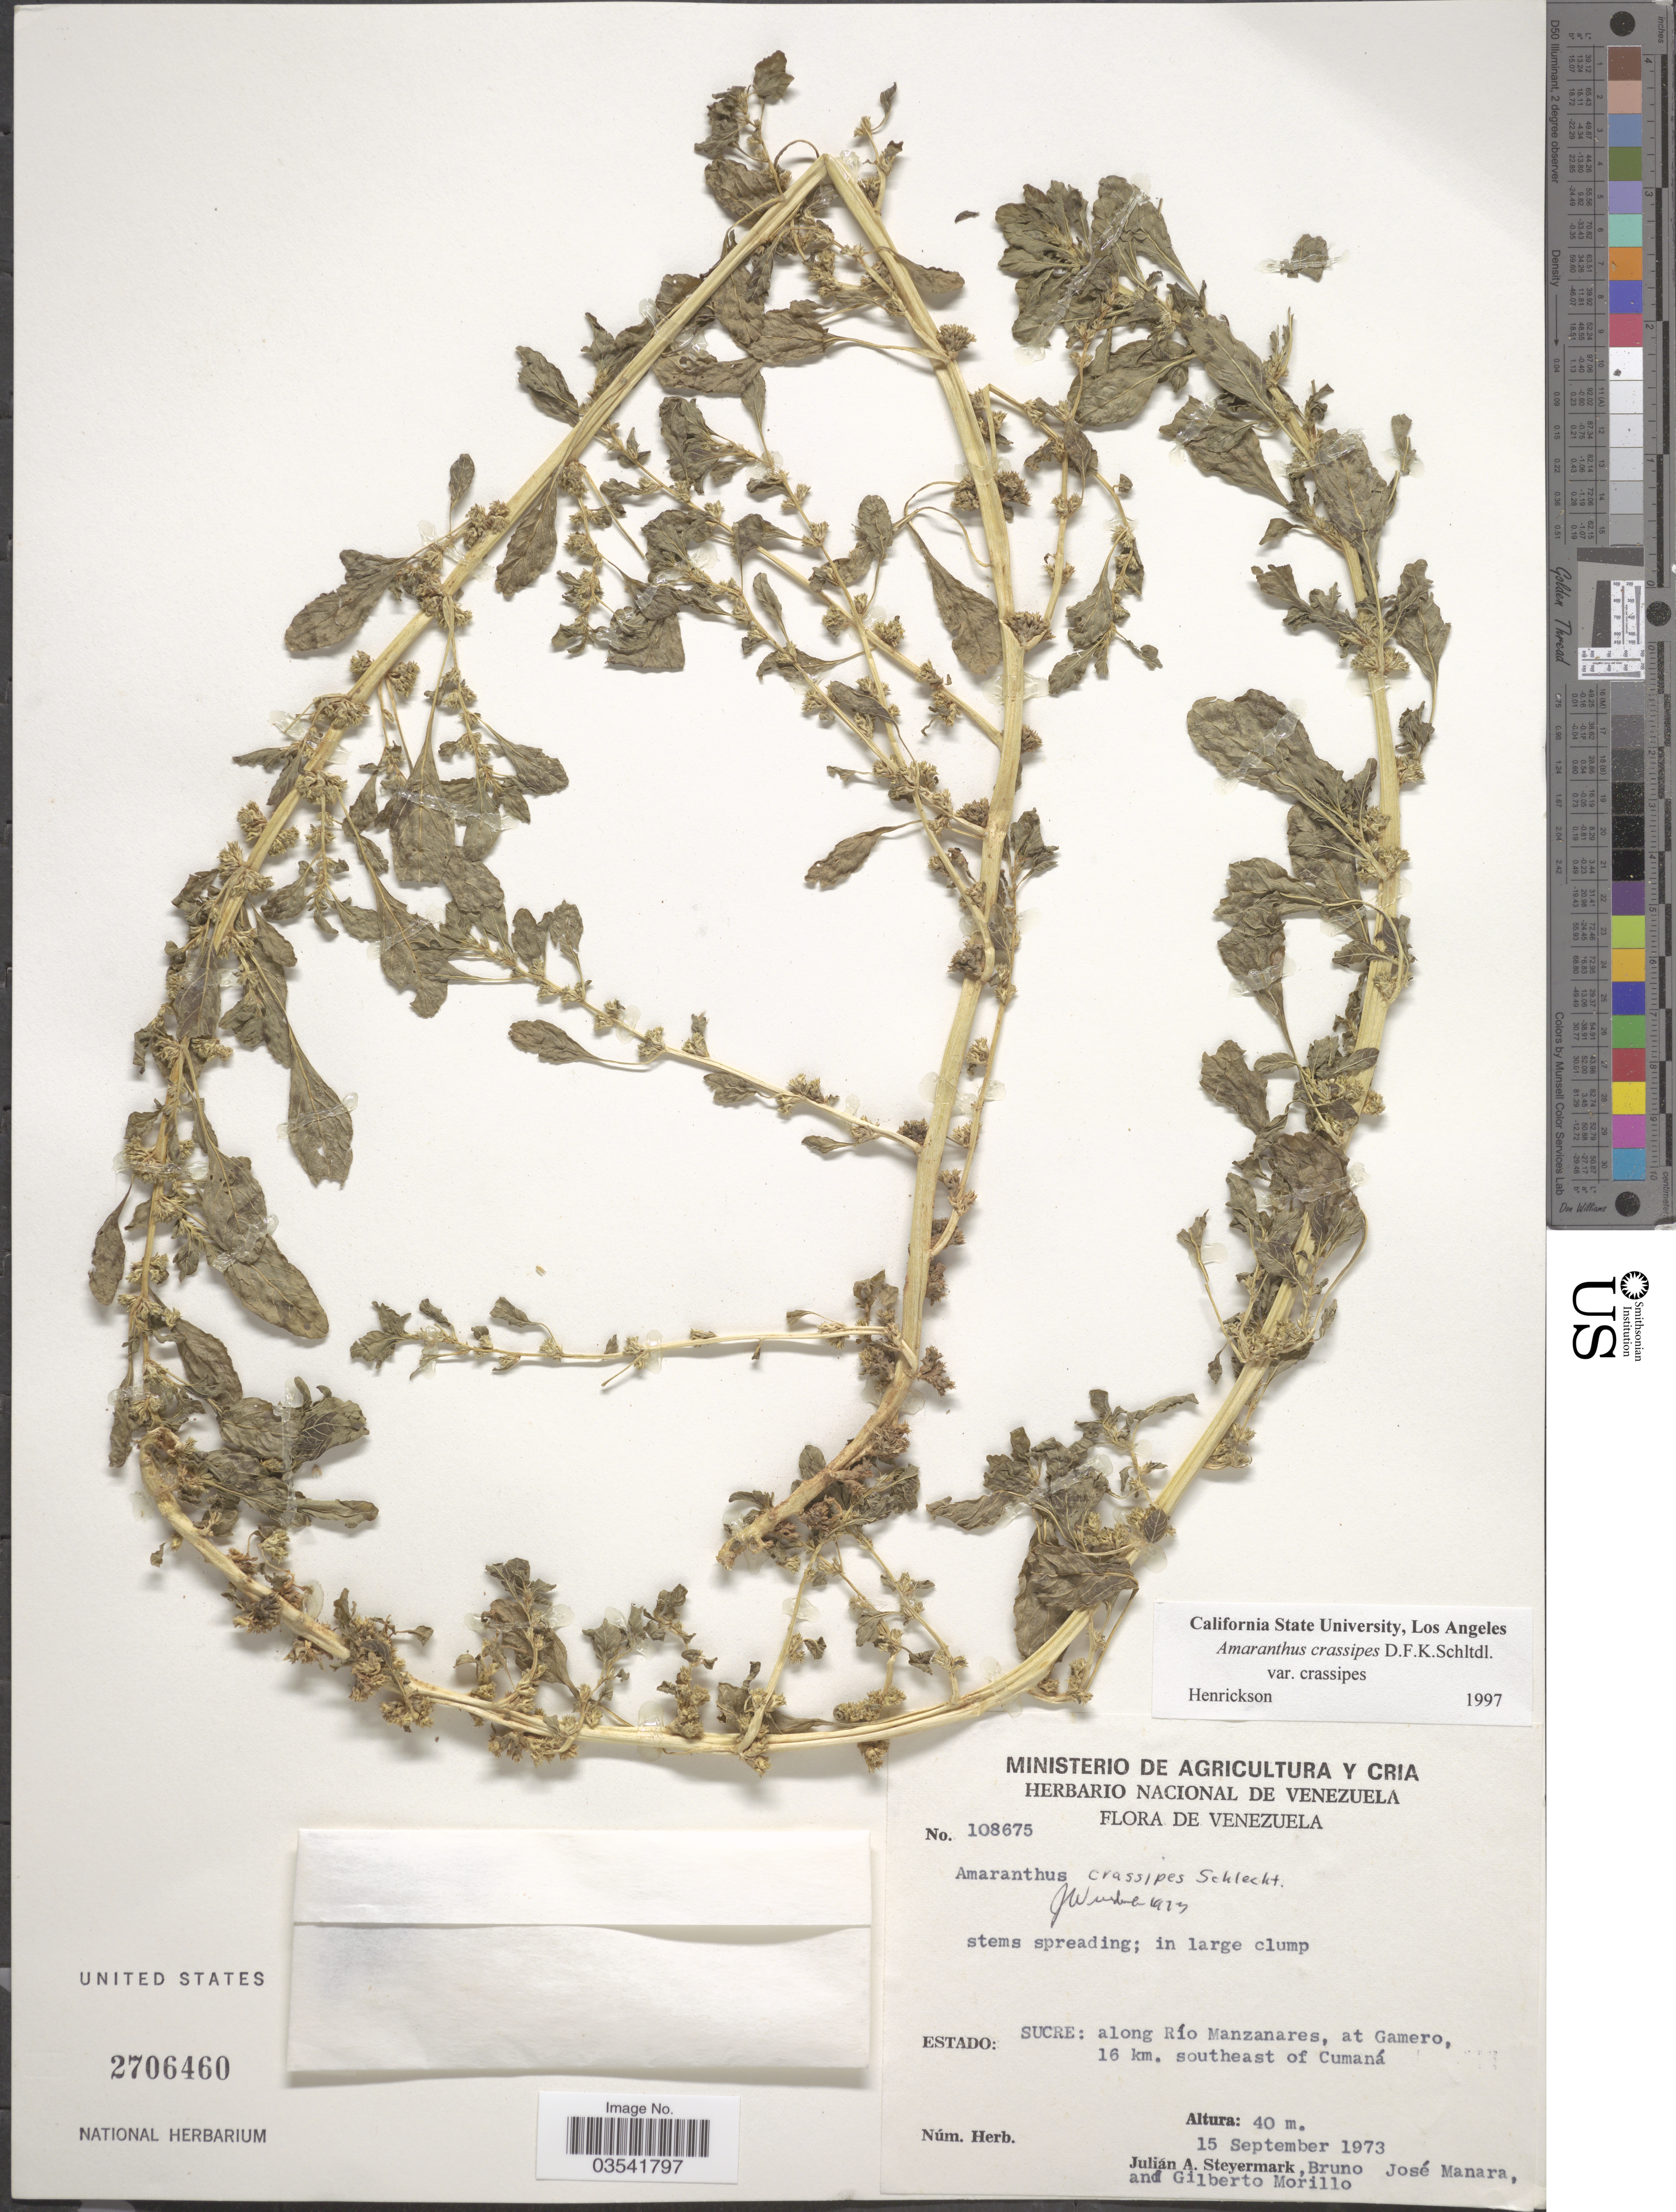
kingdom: Plantae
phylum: Tracheophyta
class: Magnoliopsida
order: Caryophyllales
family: Amaranthaceae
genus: Amaranthus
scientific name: Amaranthus crassipes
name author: Schltdl.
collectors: J. Steyermark, B. Manara & G. N. Morillo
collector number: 108675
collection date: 1973-09-15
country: Venezuela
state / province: Sucre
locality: Along Río Manzanares, at Gamero, 16 km. southeast of Cumaná.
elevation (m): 40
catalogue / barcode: US 2706460